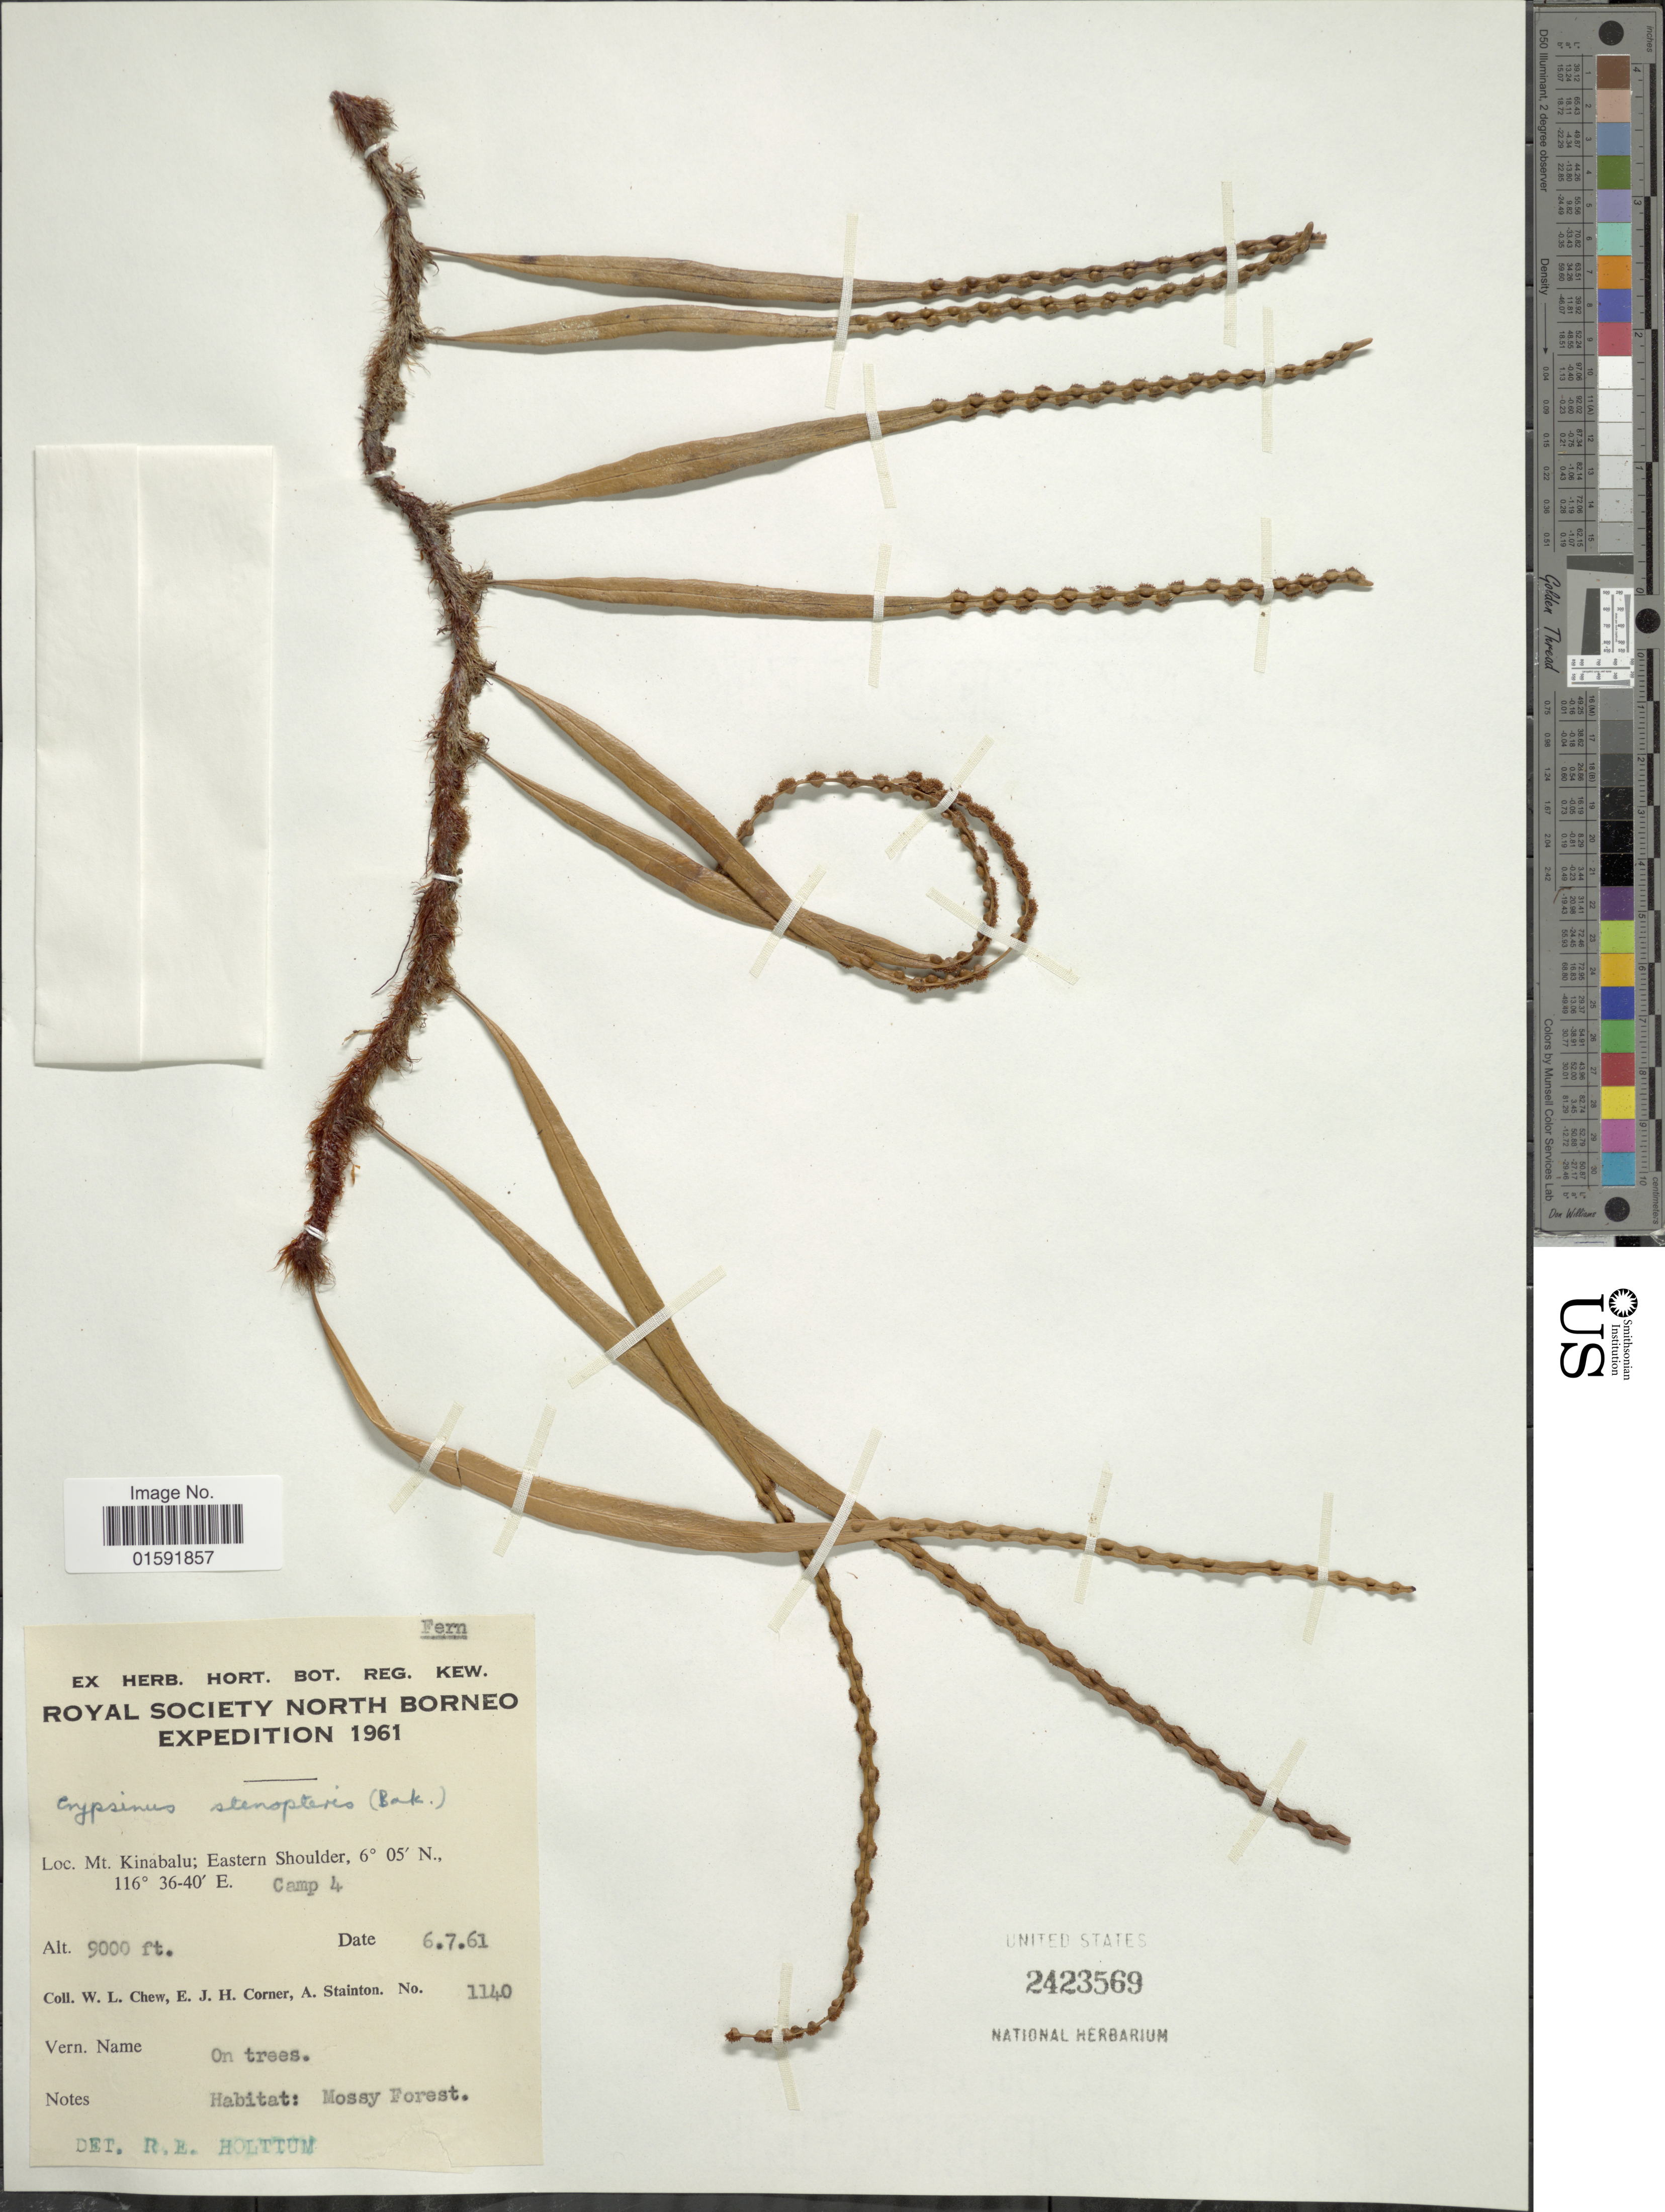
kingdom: Plantae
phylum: Tracheophyta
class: Polypodiopsida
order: Polypodiales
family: Polypodiaceae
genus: Selliguea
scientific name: Selliguea soridens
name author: (Hook.) Hovenkamp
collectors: W. Chew, E. Corner & A. Stainton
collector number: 1140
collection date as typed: Transcribed d/m/y: 6/7/61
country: Malaysia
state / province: Sabah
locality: North Borneo, Mt. Kinabalu: Eastern Shoulder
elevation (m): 2743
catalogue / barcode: US 2423569